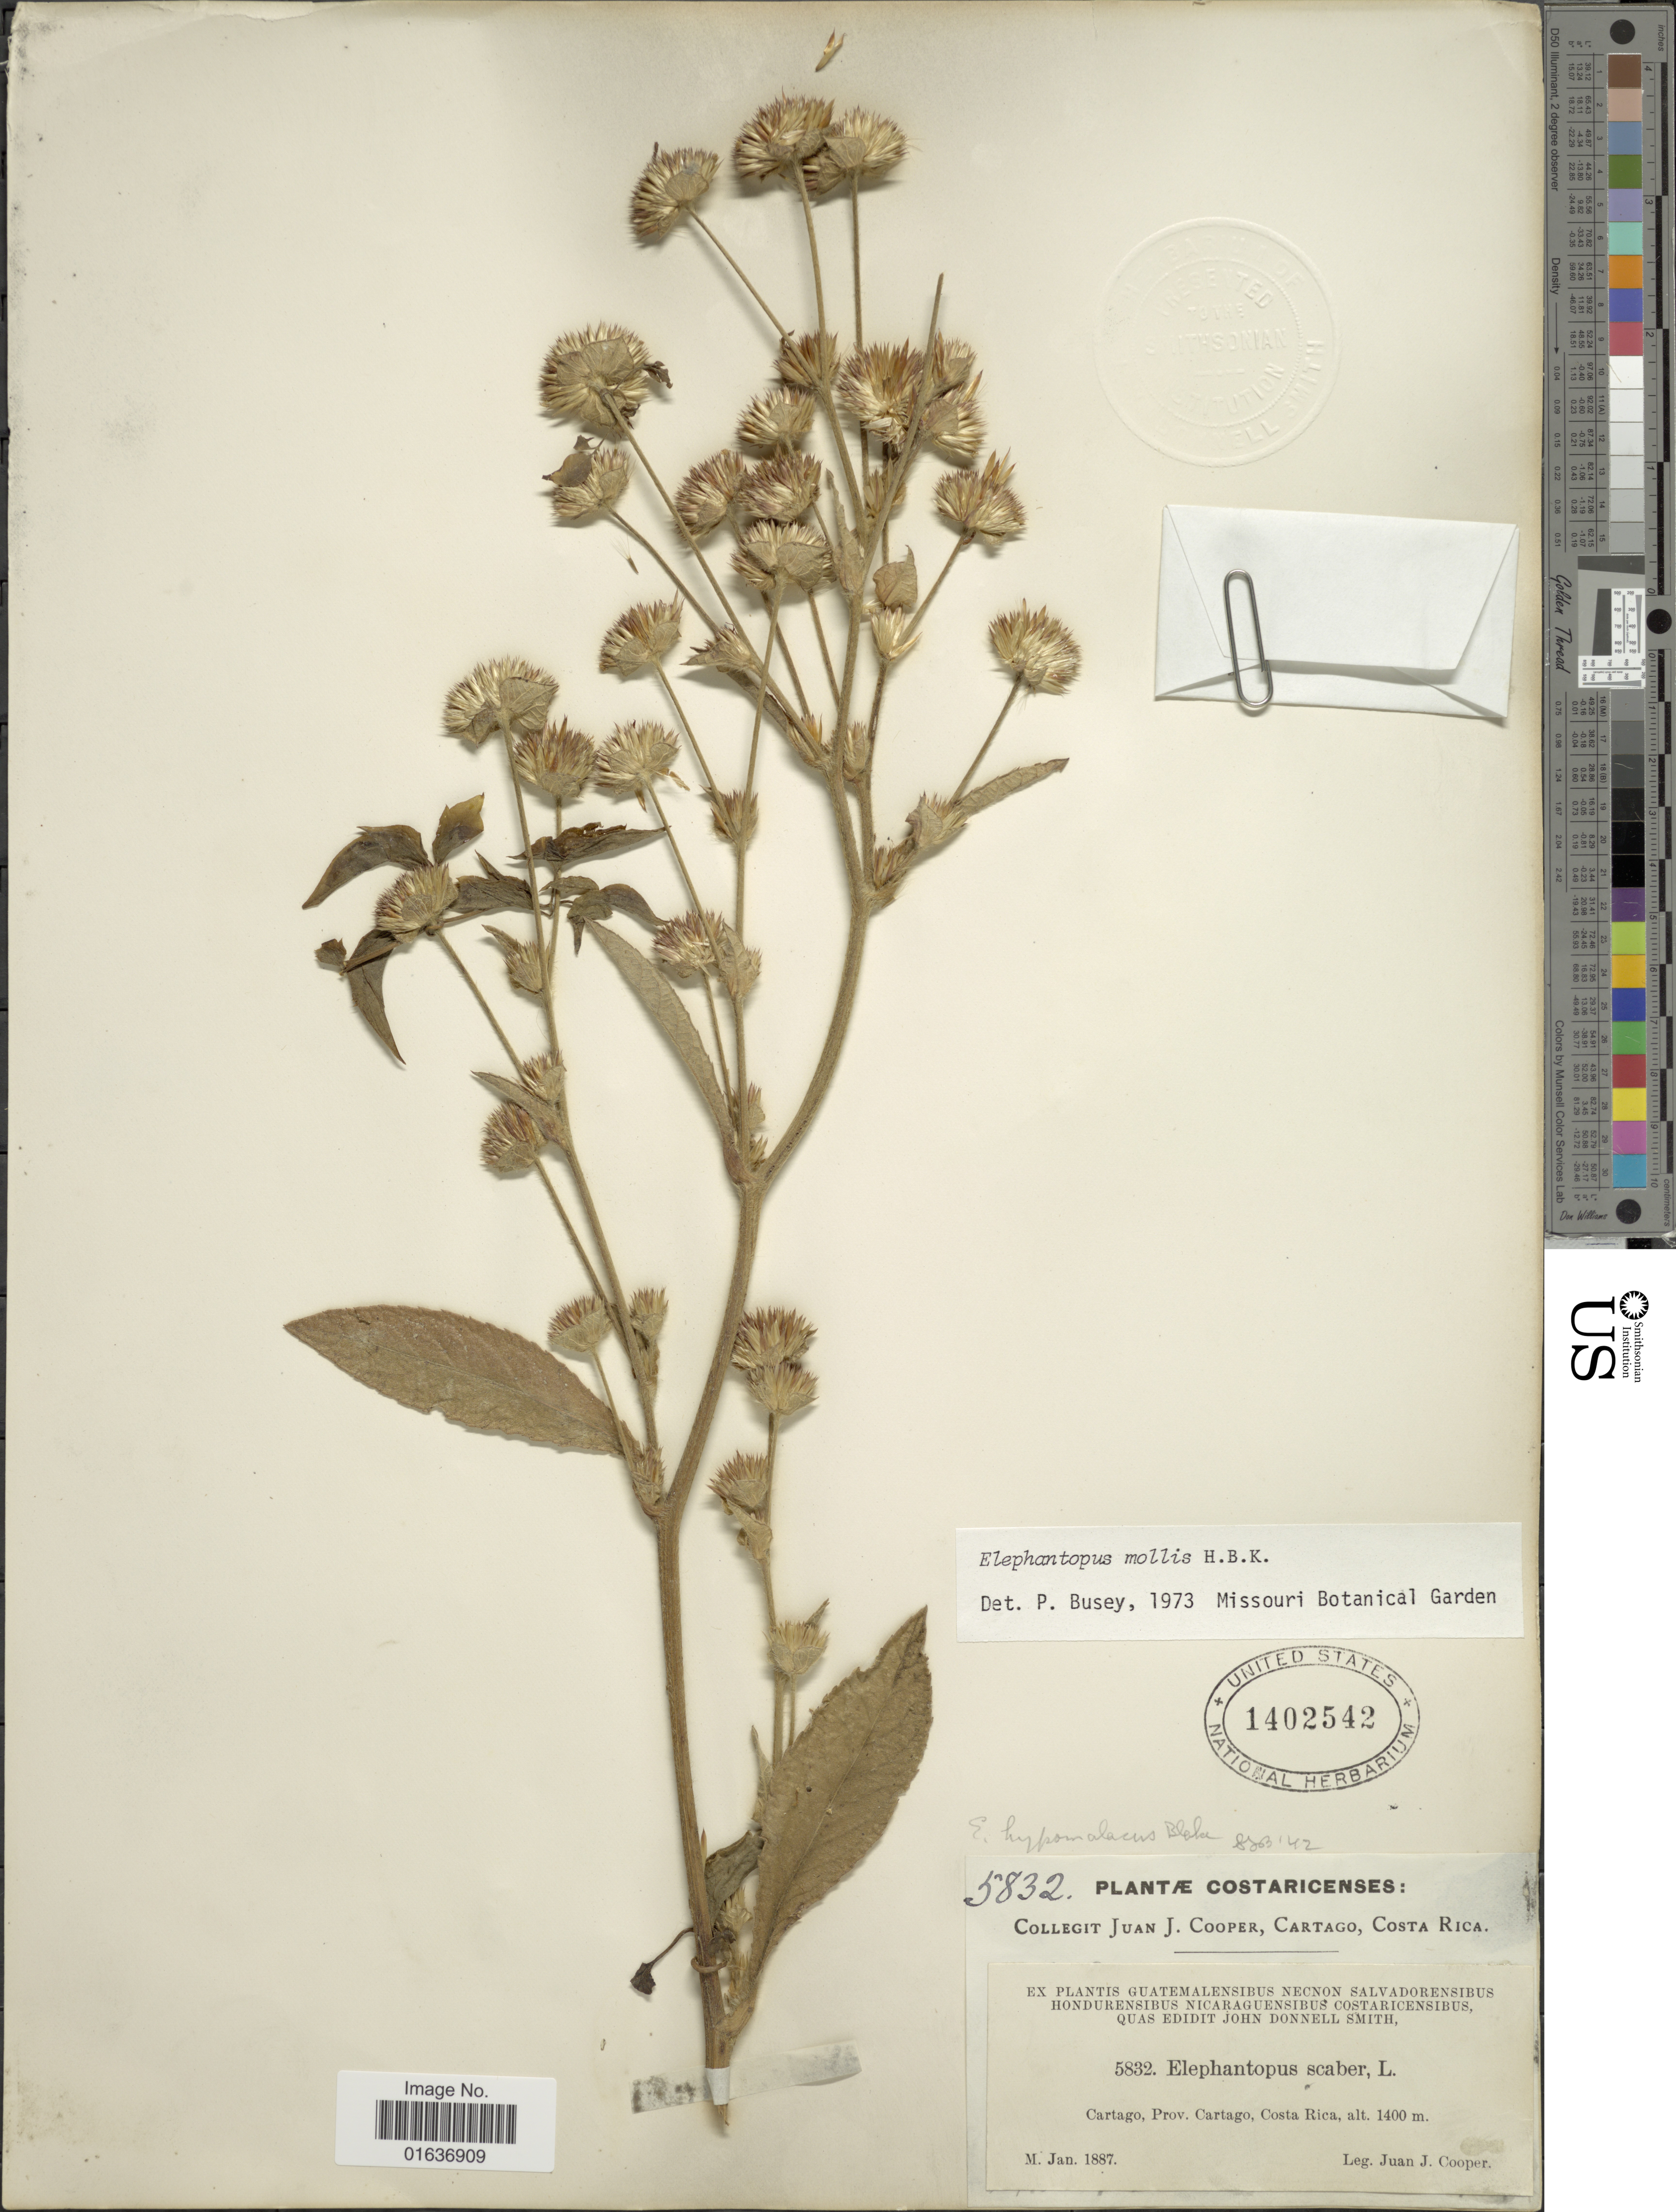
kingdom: Plantae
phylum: Tracheophyta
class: Magnoliopsida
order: Asterales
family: Asteraceae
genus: Elephantopus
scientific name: Elephantopus mollis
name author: Kunth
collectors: J. J. Cooper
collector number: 5832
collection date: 1887-01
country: Costa Rica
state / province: Cartago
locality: Cartago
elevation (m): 1400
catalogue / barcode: US 1402542